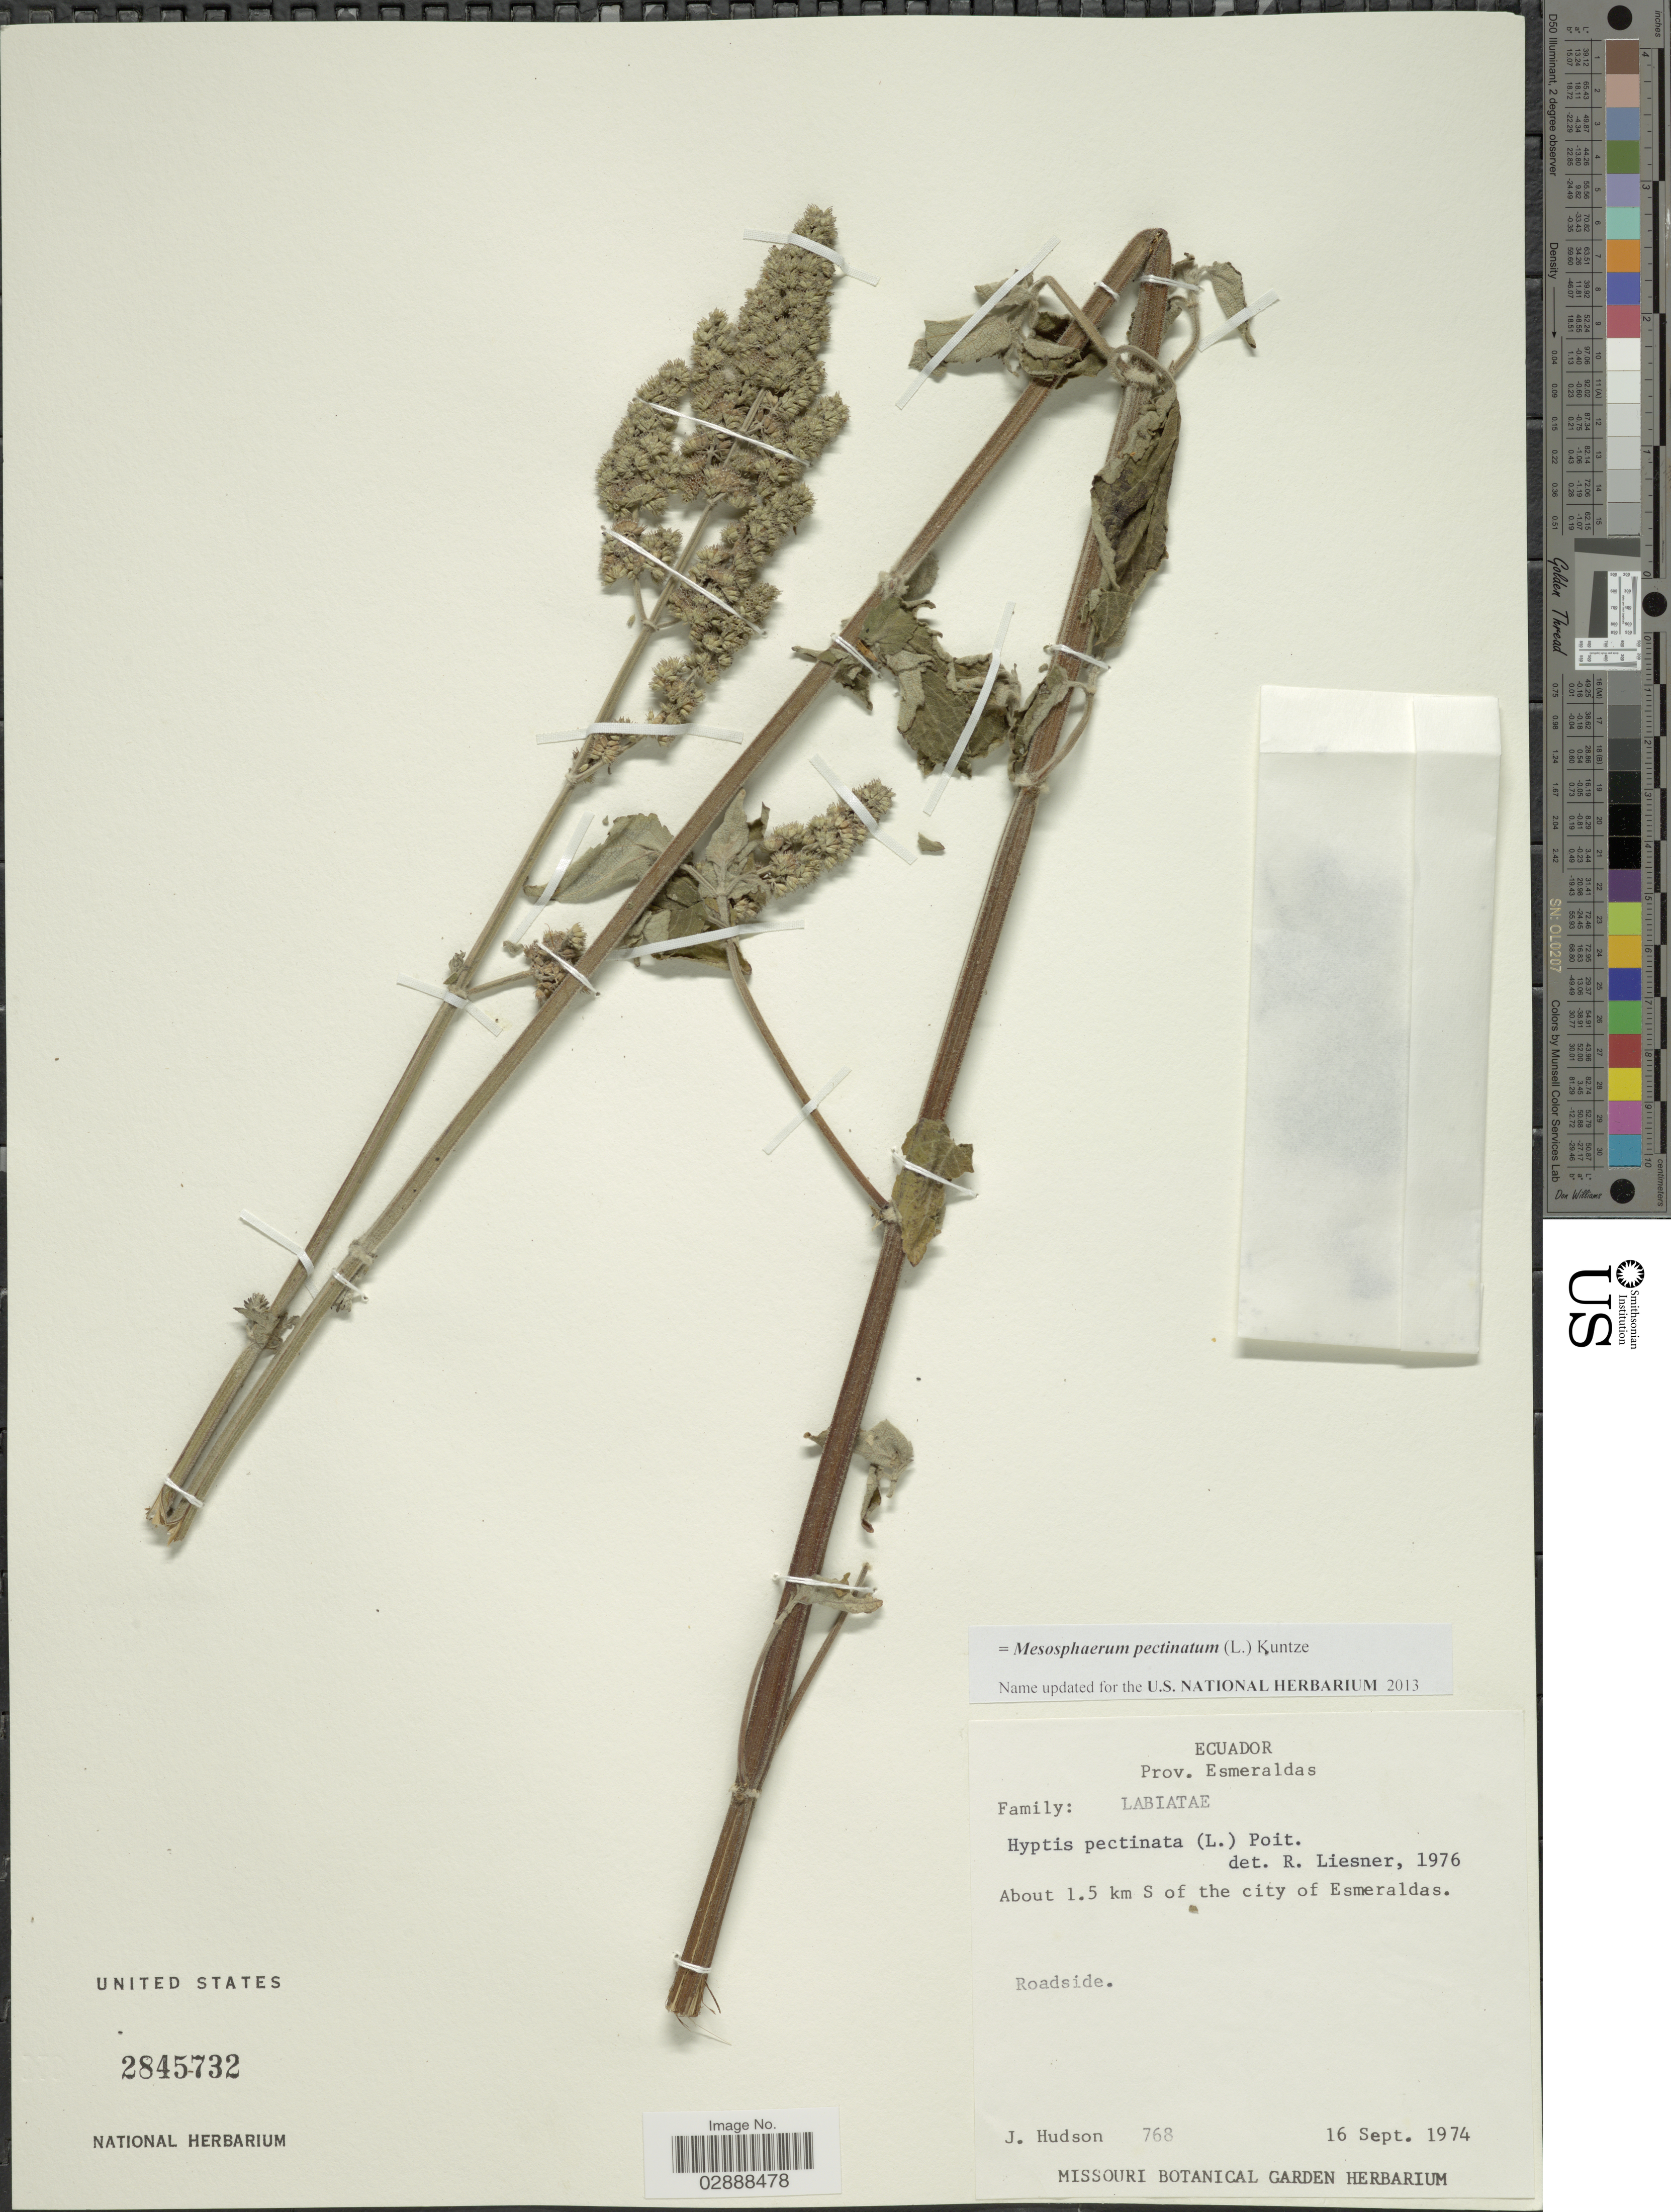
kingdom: Plantae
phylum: Tracheophyta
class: Magnoliopsida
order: Lamiales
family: Lamiaceae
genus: Mesosphaerum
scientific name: Mesosphaerum pectinatum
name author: (L.) Kuntze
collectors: J. Hudson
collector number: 768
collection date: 1974-09-16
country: Ecuador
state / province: Esmeraldas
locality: About 1.5 km S of the city of Esmeraldas.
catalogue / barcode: US 2845732